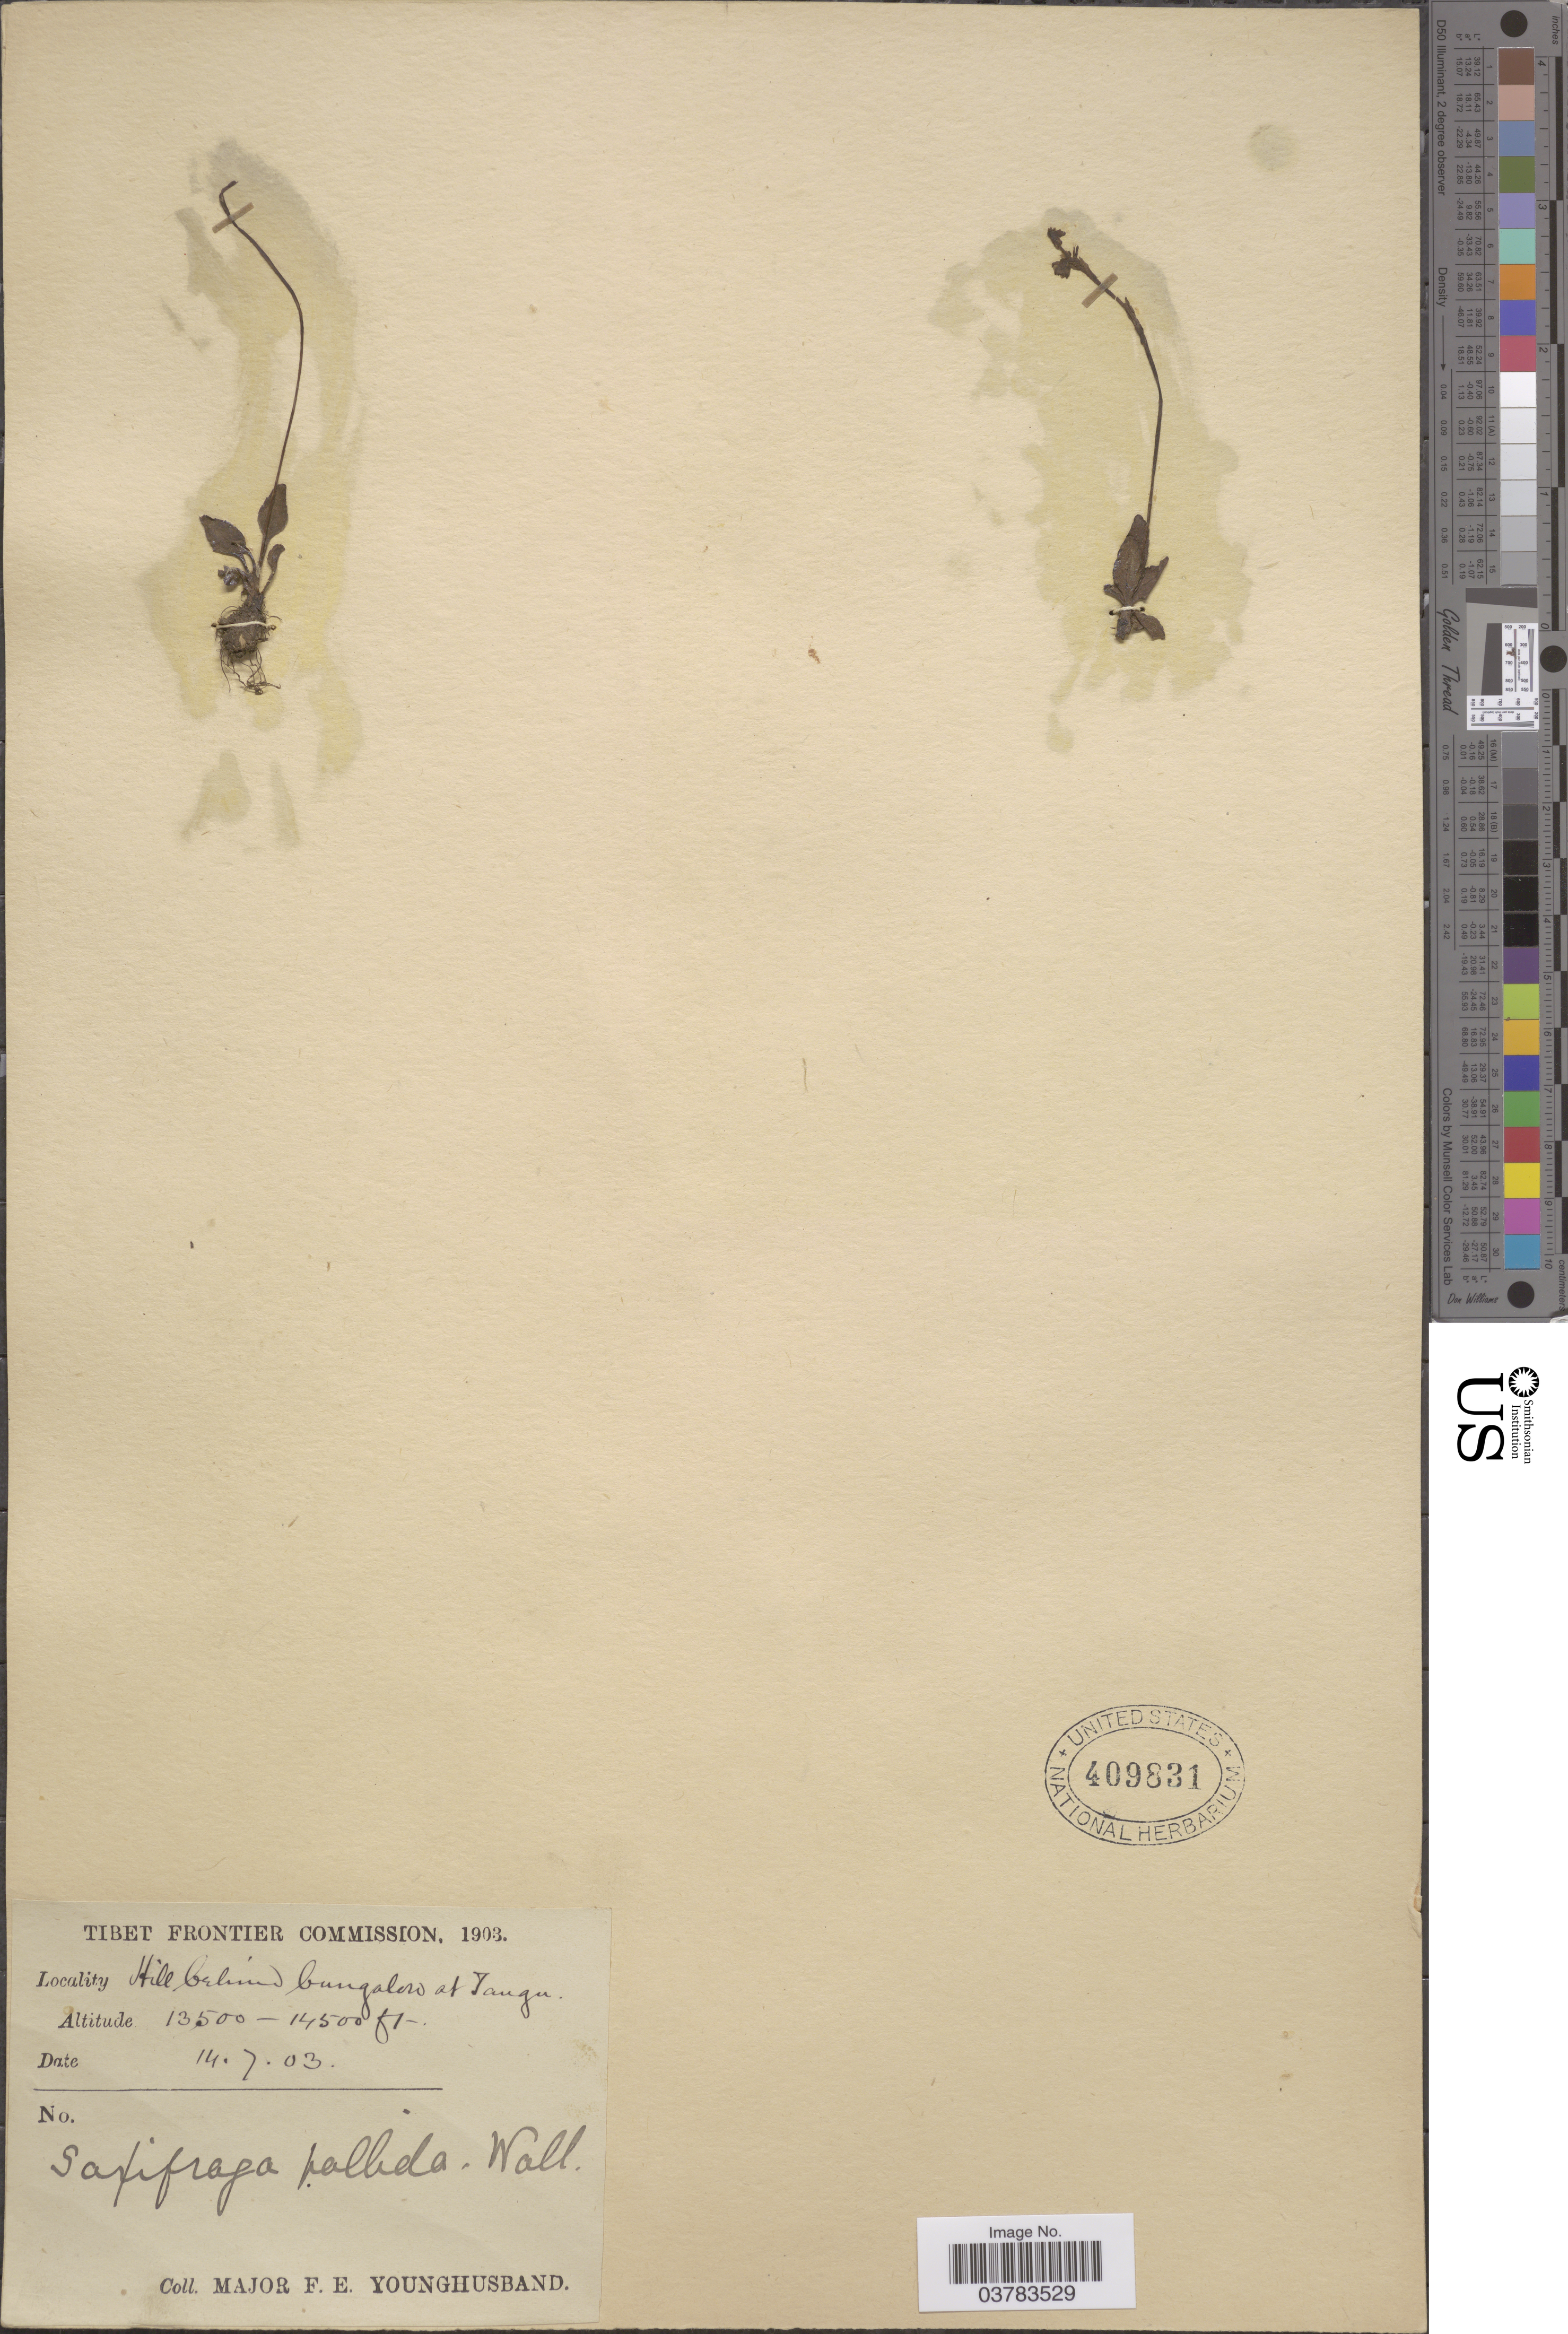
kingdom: Plantae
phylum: Tracheophyta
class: Magnoliopsida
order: Saxifragales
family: Saxifragaceae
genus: Micranthes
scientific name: Micranthes pallida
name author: (Wall. ex Ser.) Losinsk.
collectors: F. Younghusband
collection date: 1903-07-14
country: China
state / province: Xizang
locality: Tibet Frontier Commission, 1903. Hill behind bungalow at Tangu.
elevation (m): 4115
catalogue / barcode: US 409831